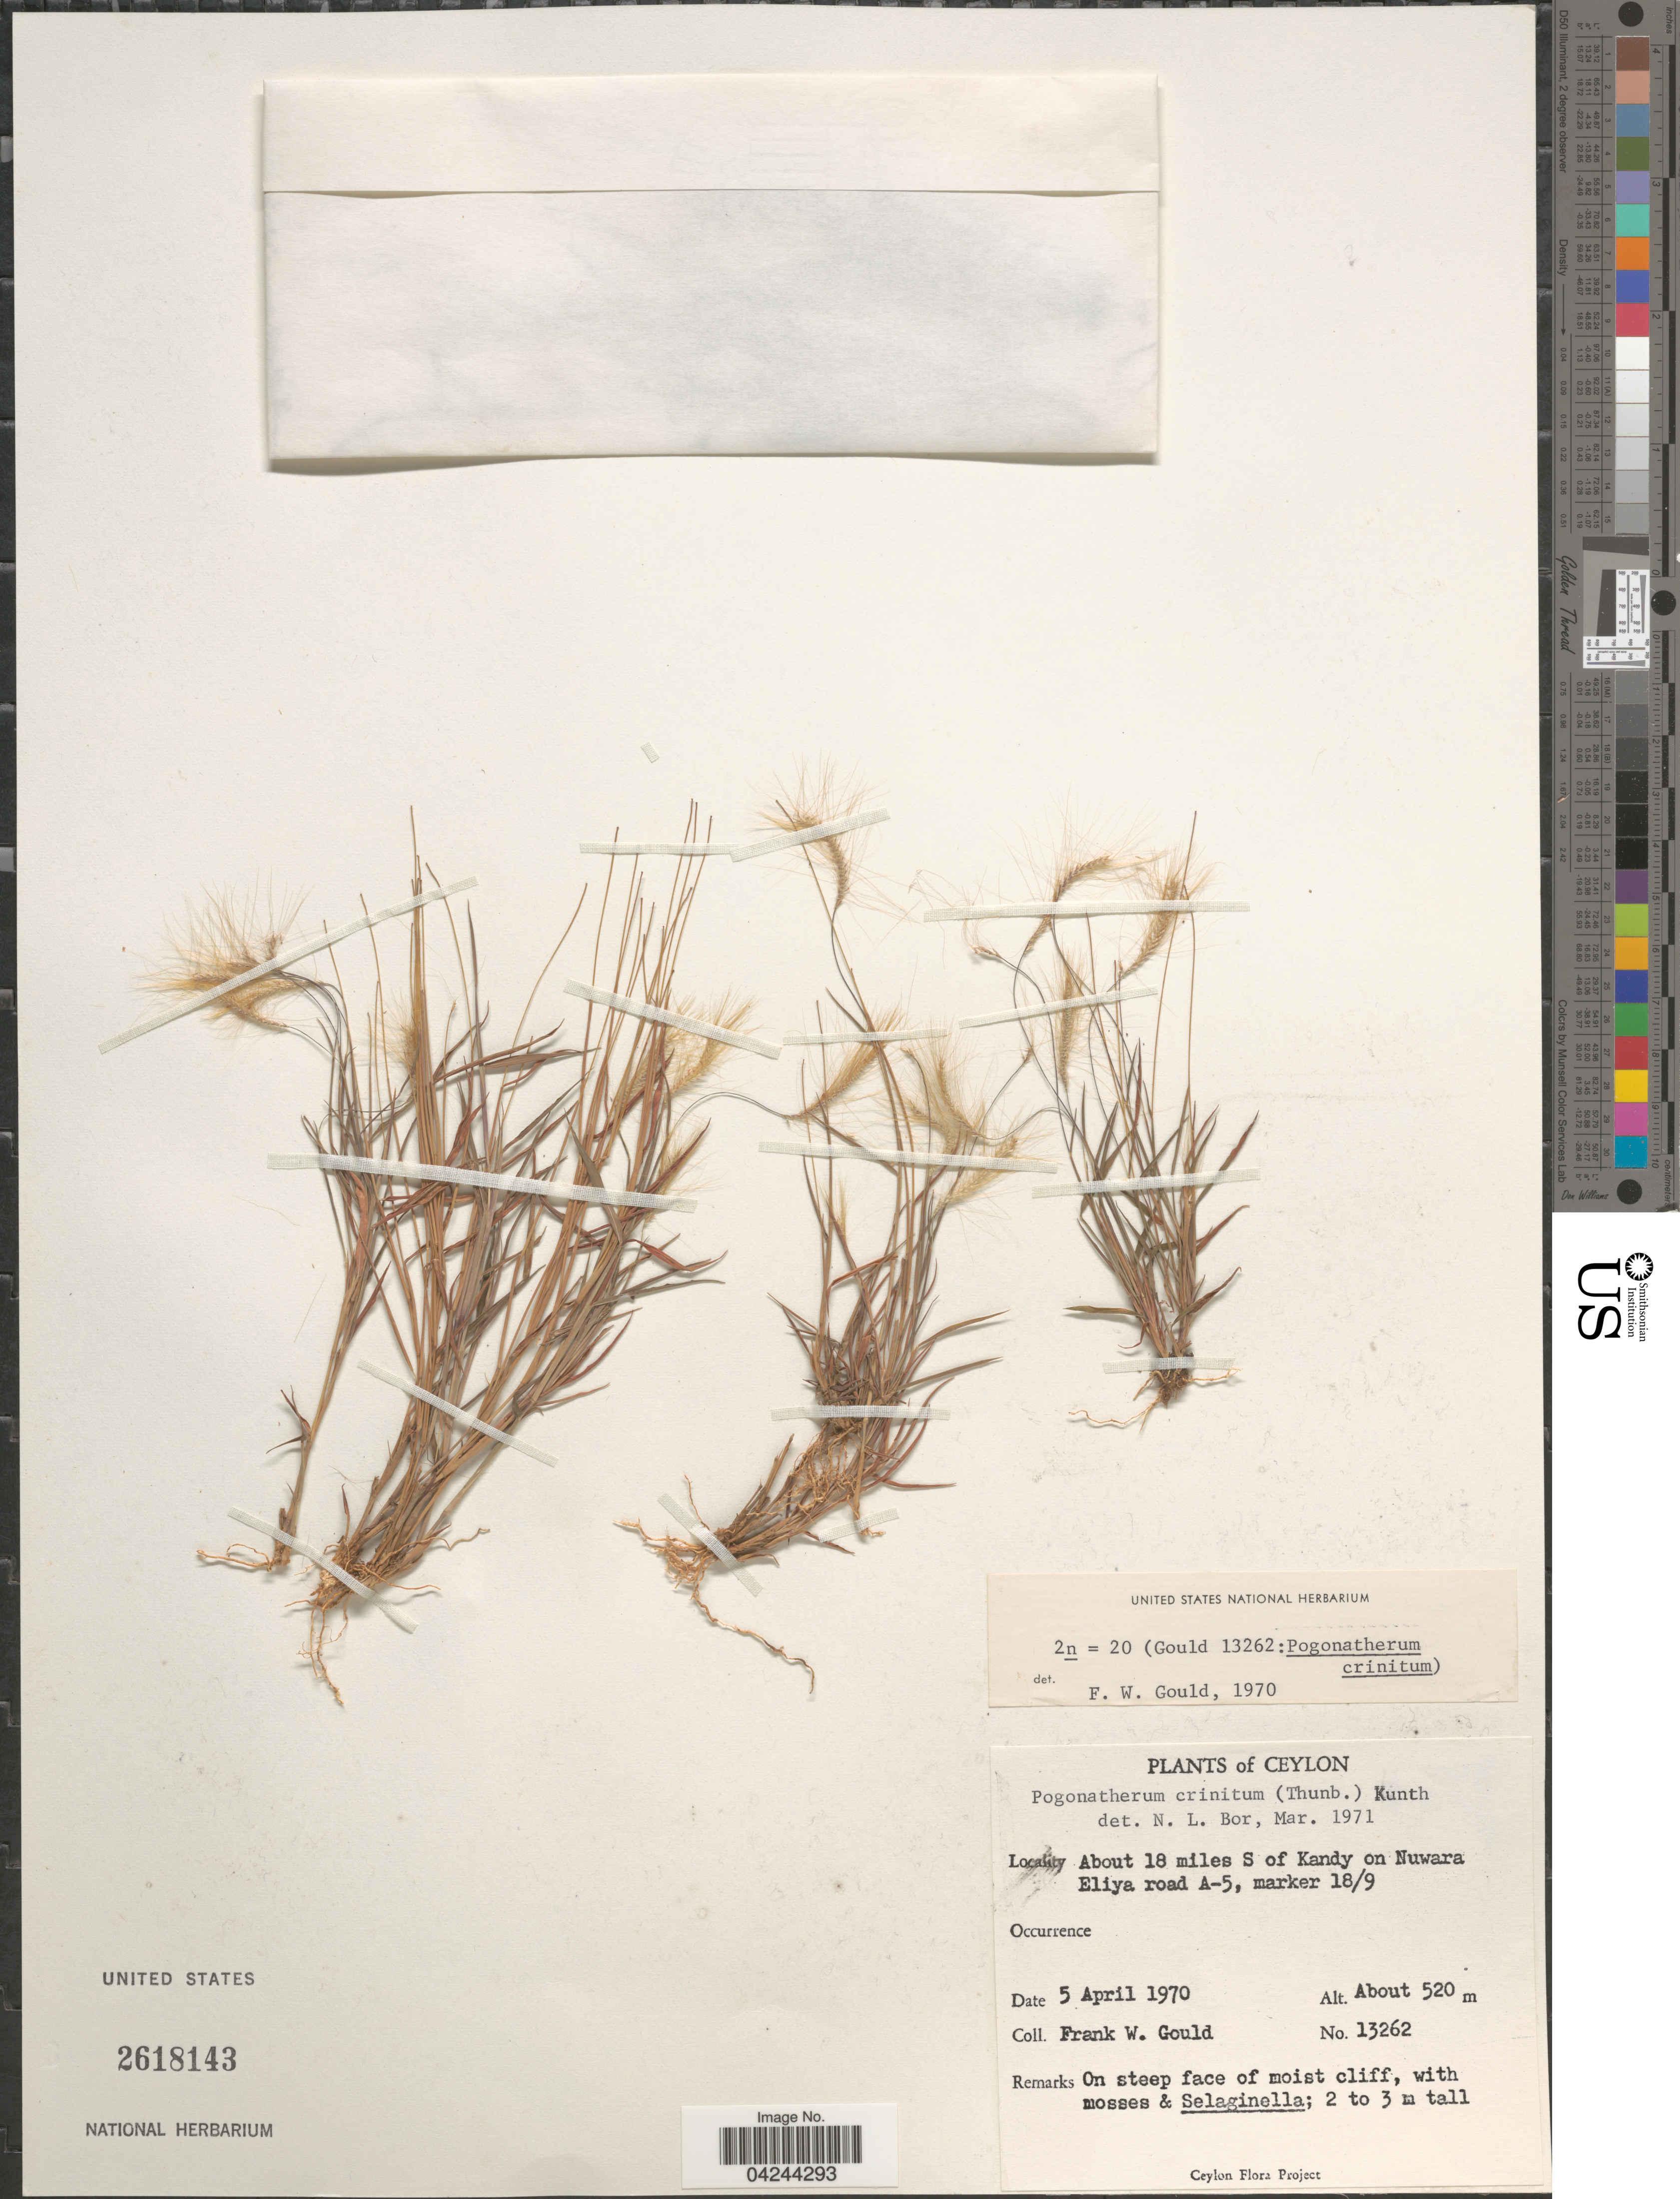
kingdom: Plantae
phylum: Tracheophyta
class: Liliopsida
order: Poales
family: Poaceae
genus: Pogonatherum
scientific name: Pogonatherum crinitum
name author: (Thunb.) Kunth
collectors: F. W. Gould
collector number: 13262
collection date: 1970-04-05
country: Sri Lanka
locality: Ceylon. About 18 miles S of Kandy on Nuwara Eliya road A-5, marker 18/9.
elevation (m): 520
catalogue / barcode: US 2618143